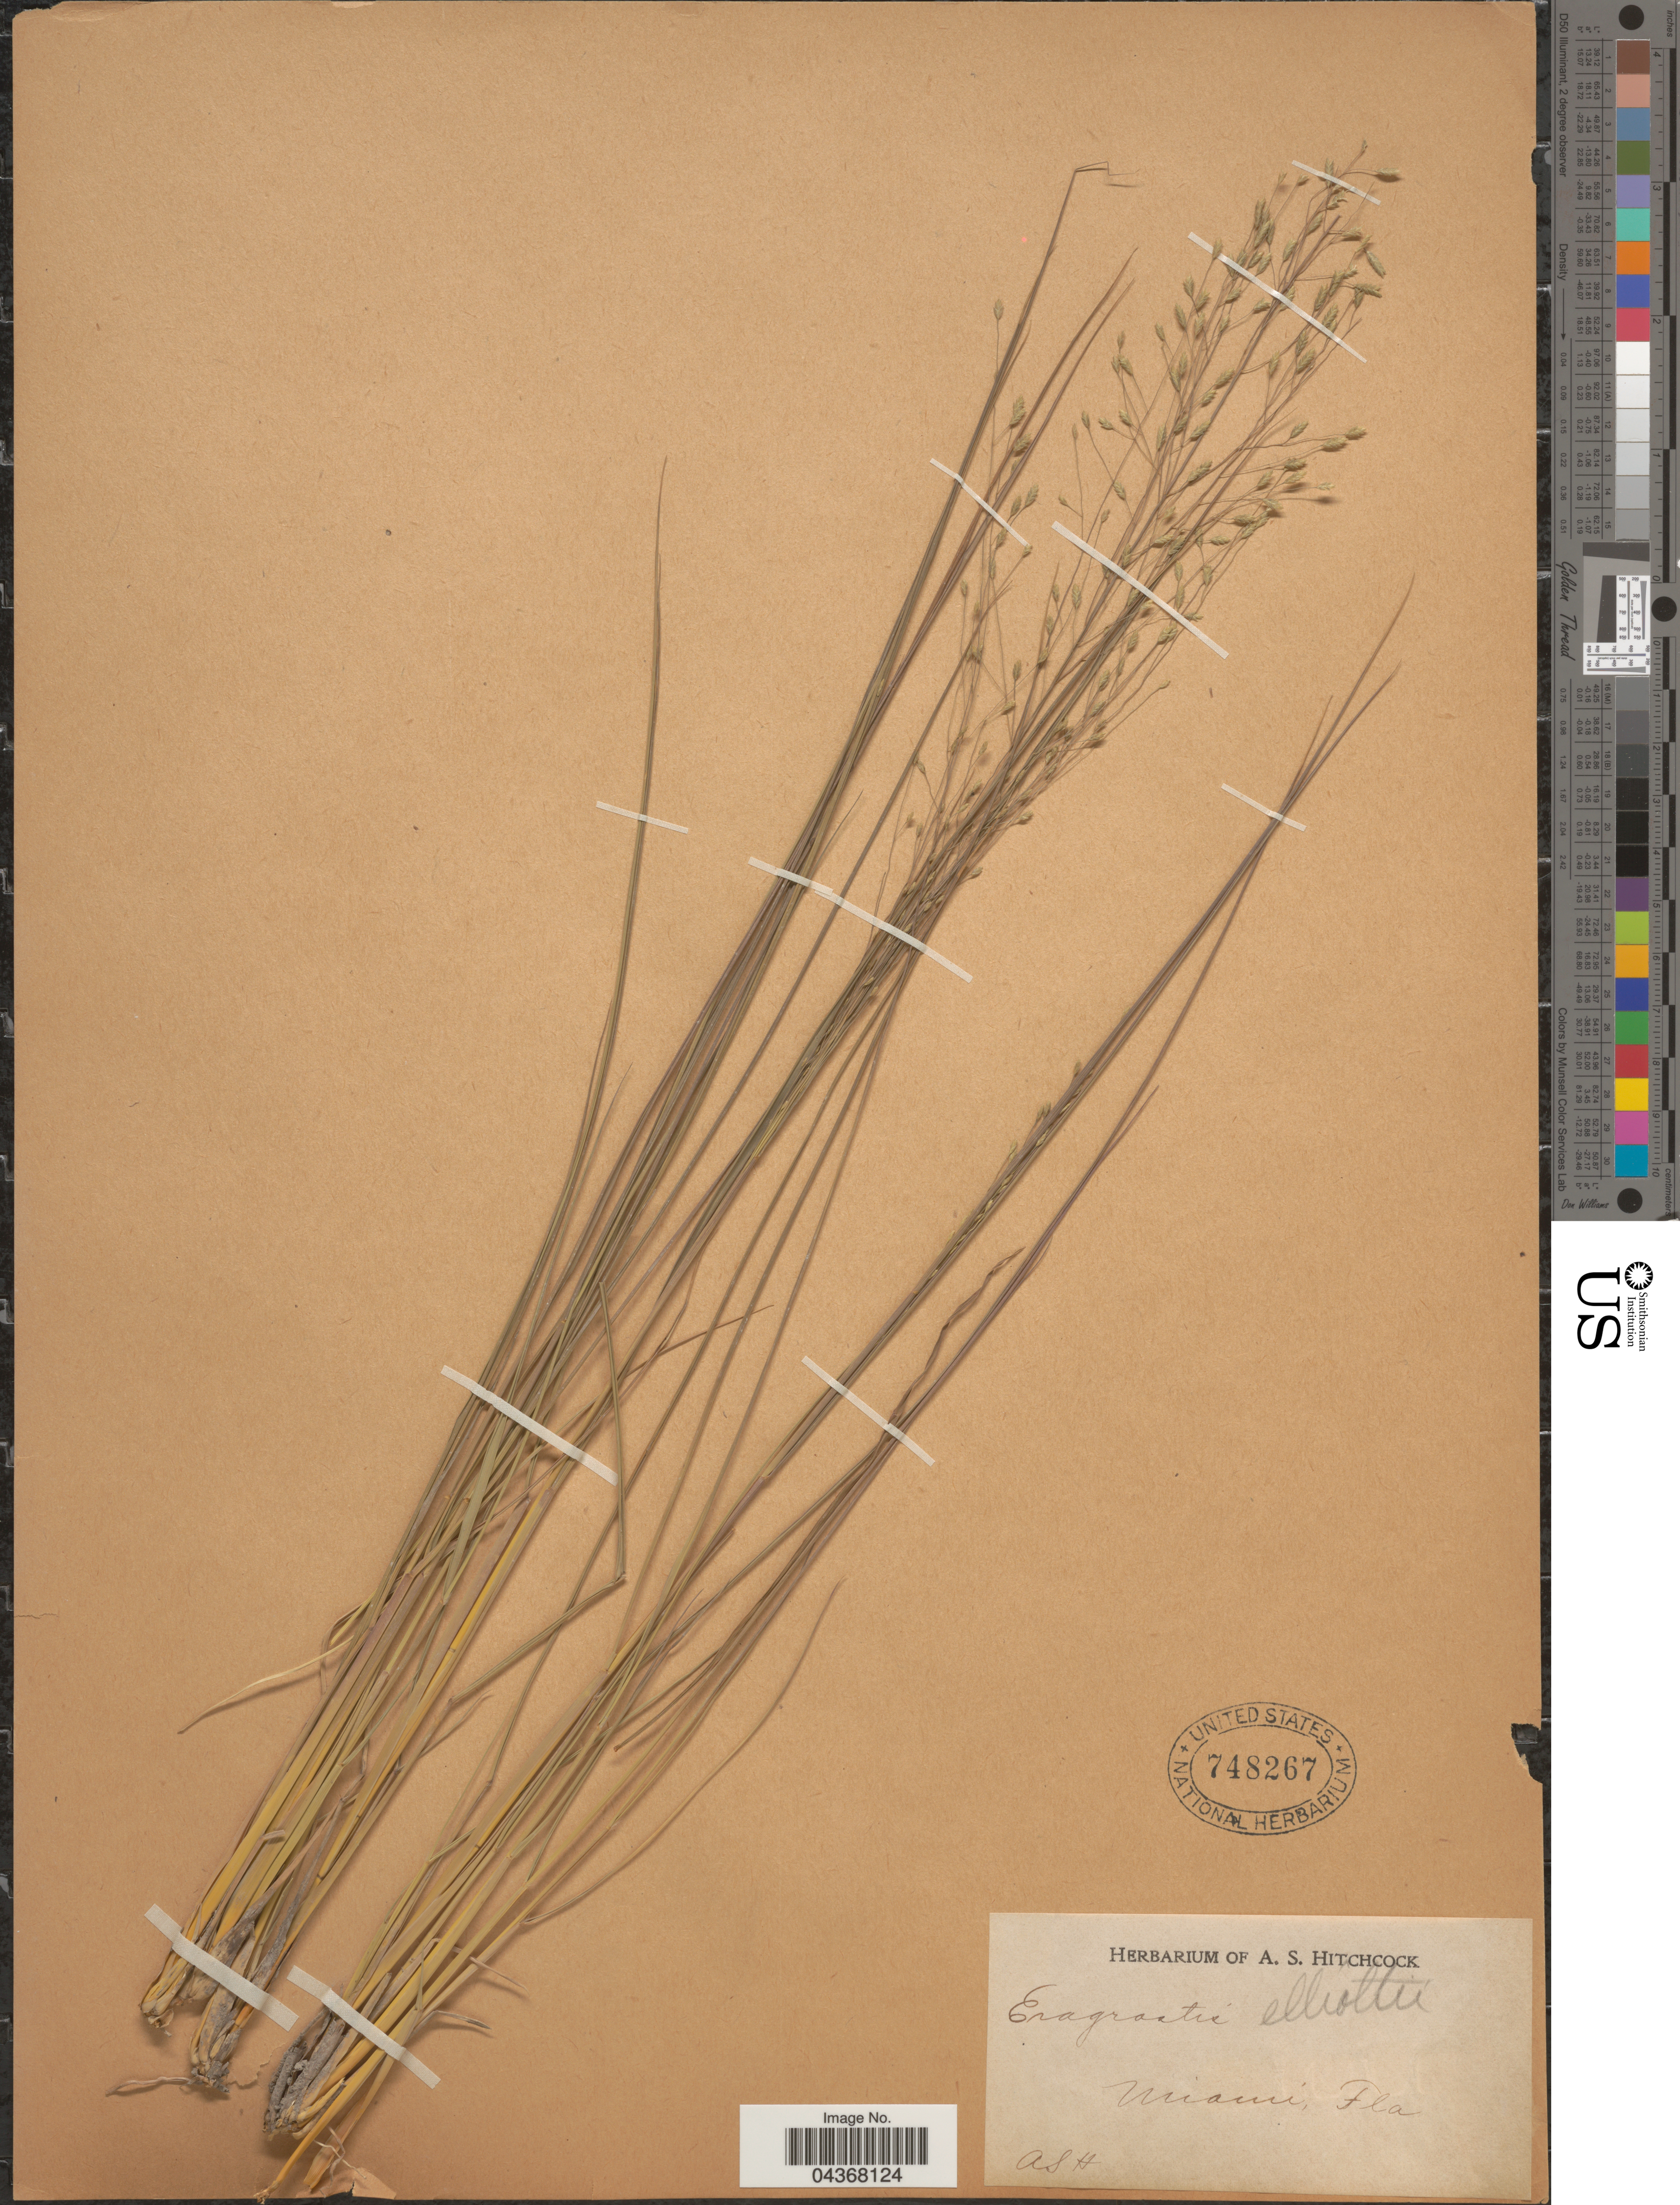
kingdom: Plantae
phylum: Tracheophyta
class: Liliopsida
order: Poales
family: Poaceae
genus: Eragrostis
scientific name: Eragrostis elliottii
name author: S. Watson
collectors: A. S. Hitchcock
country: United States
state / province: Florida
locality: Miami.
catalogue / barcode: US 748267